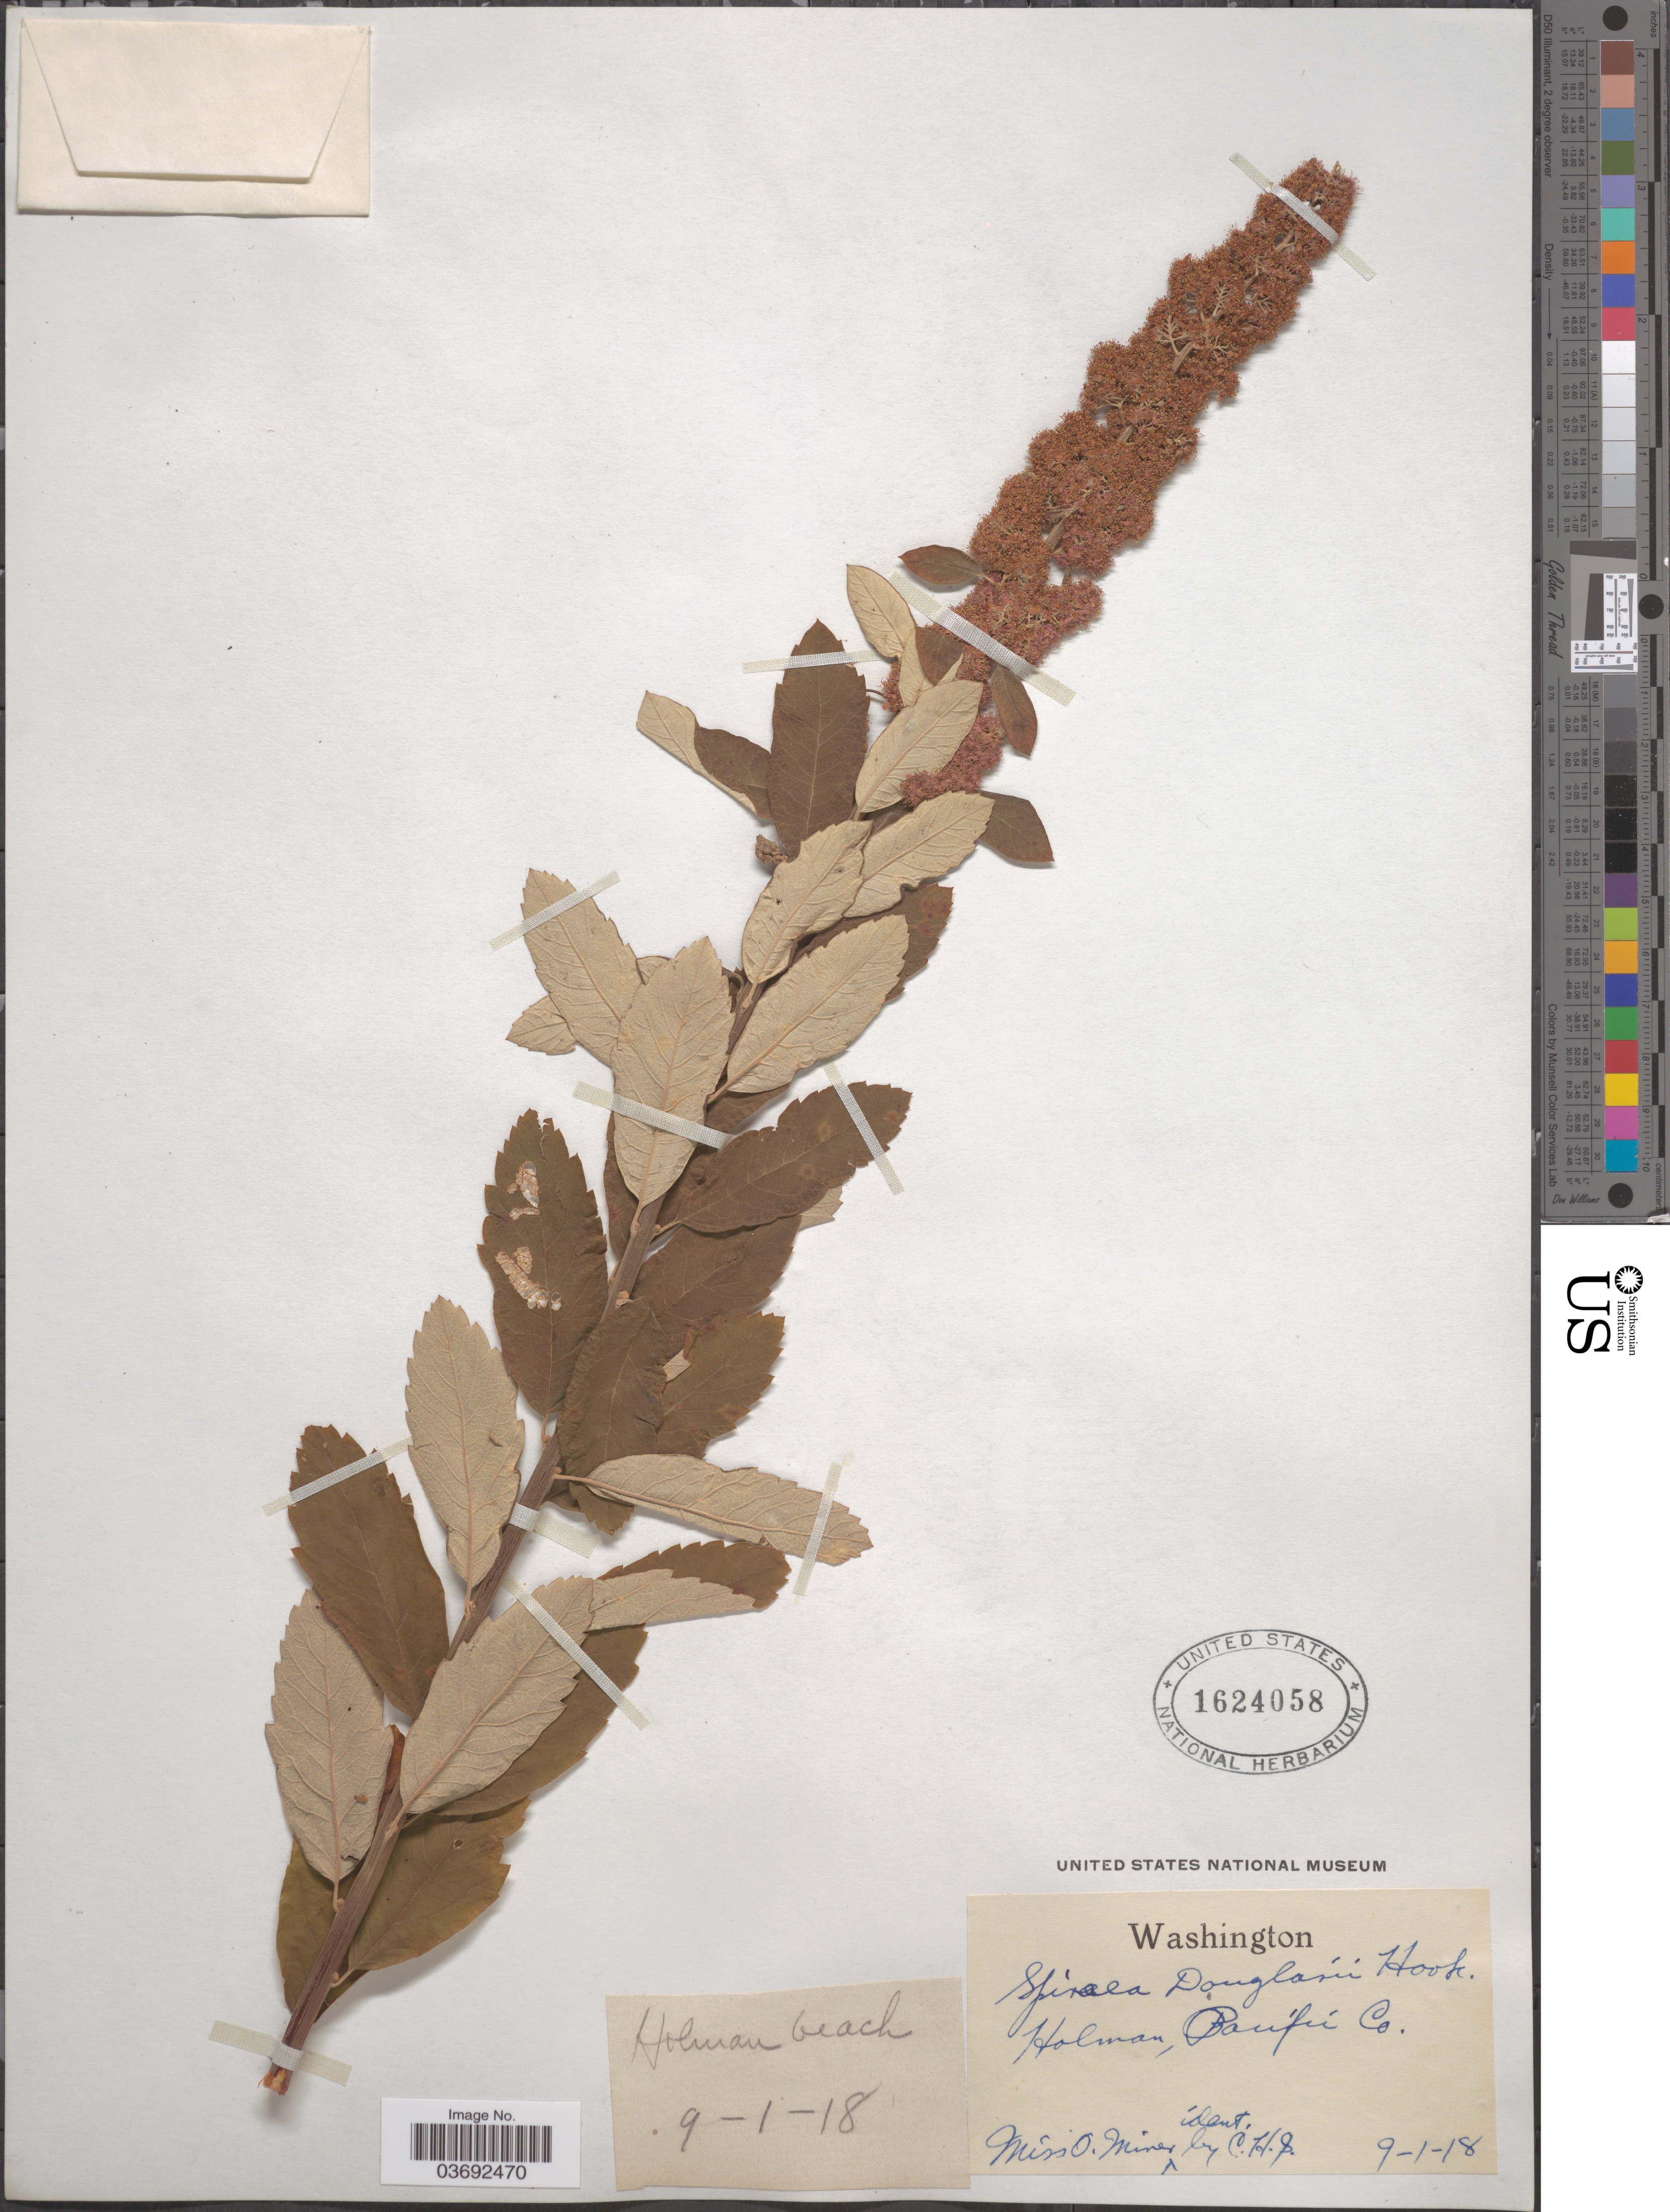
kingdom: Plantae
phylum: Tracheophyta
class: Magnoliopsida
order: Rosales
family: Rosaceae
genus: Spiraea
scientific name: Spiraea douglasii var. menziesii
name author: (Hook.) C. Presl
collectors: O. Miner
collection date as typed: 9-1-18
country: United States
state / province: Washington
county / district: Pacific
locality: Holman beach, Pacific Co.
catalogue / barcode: US 1624058